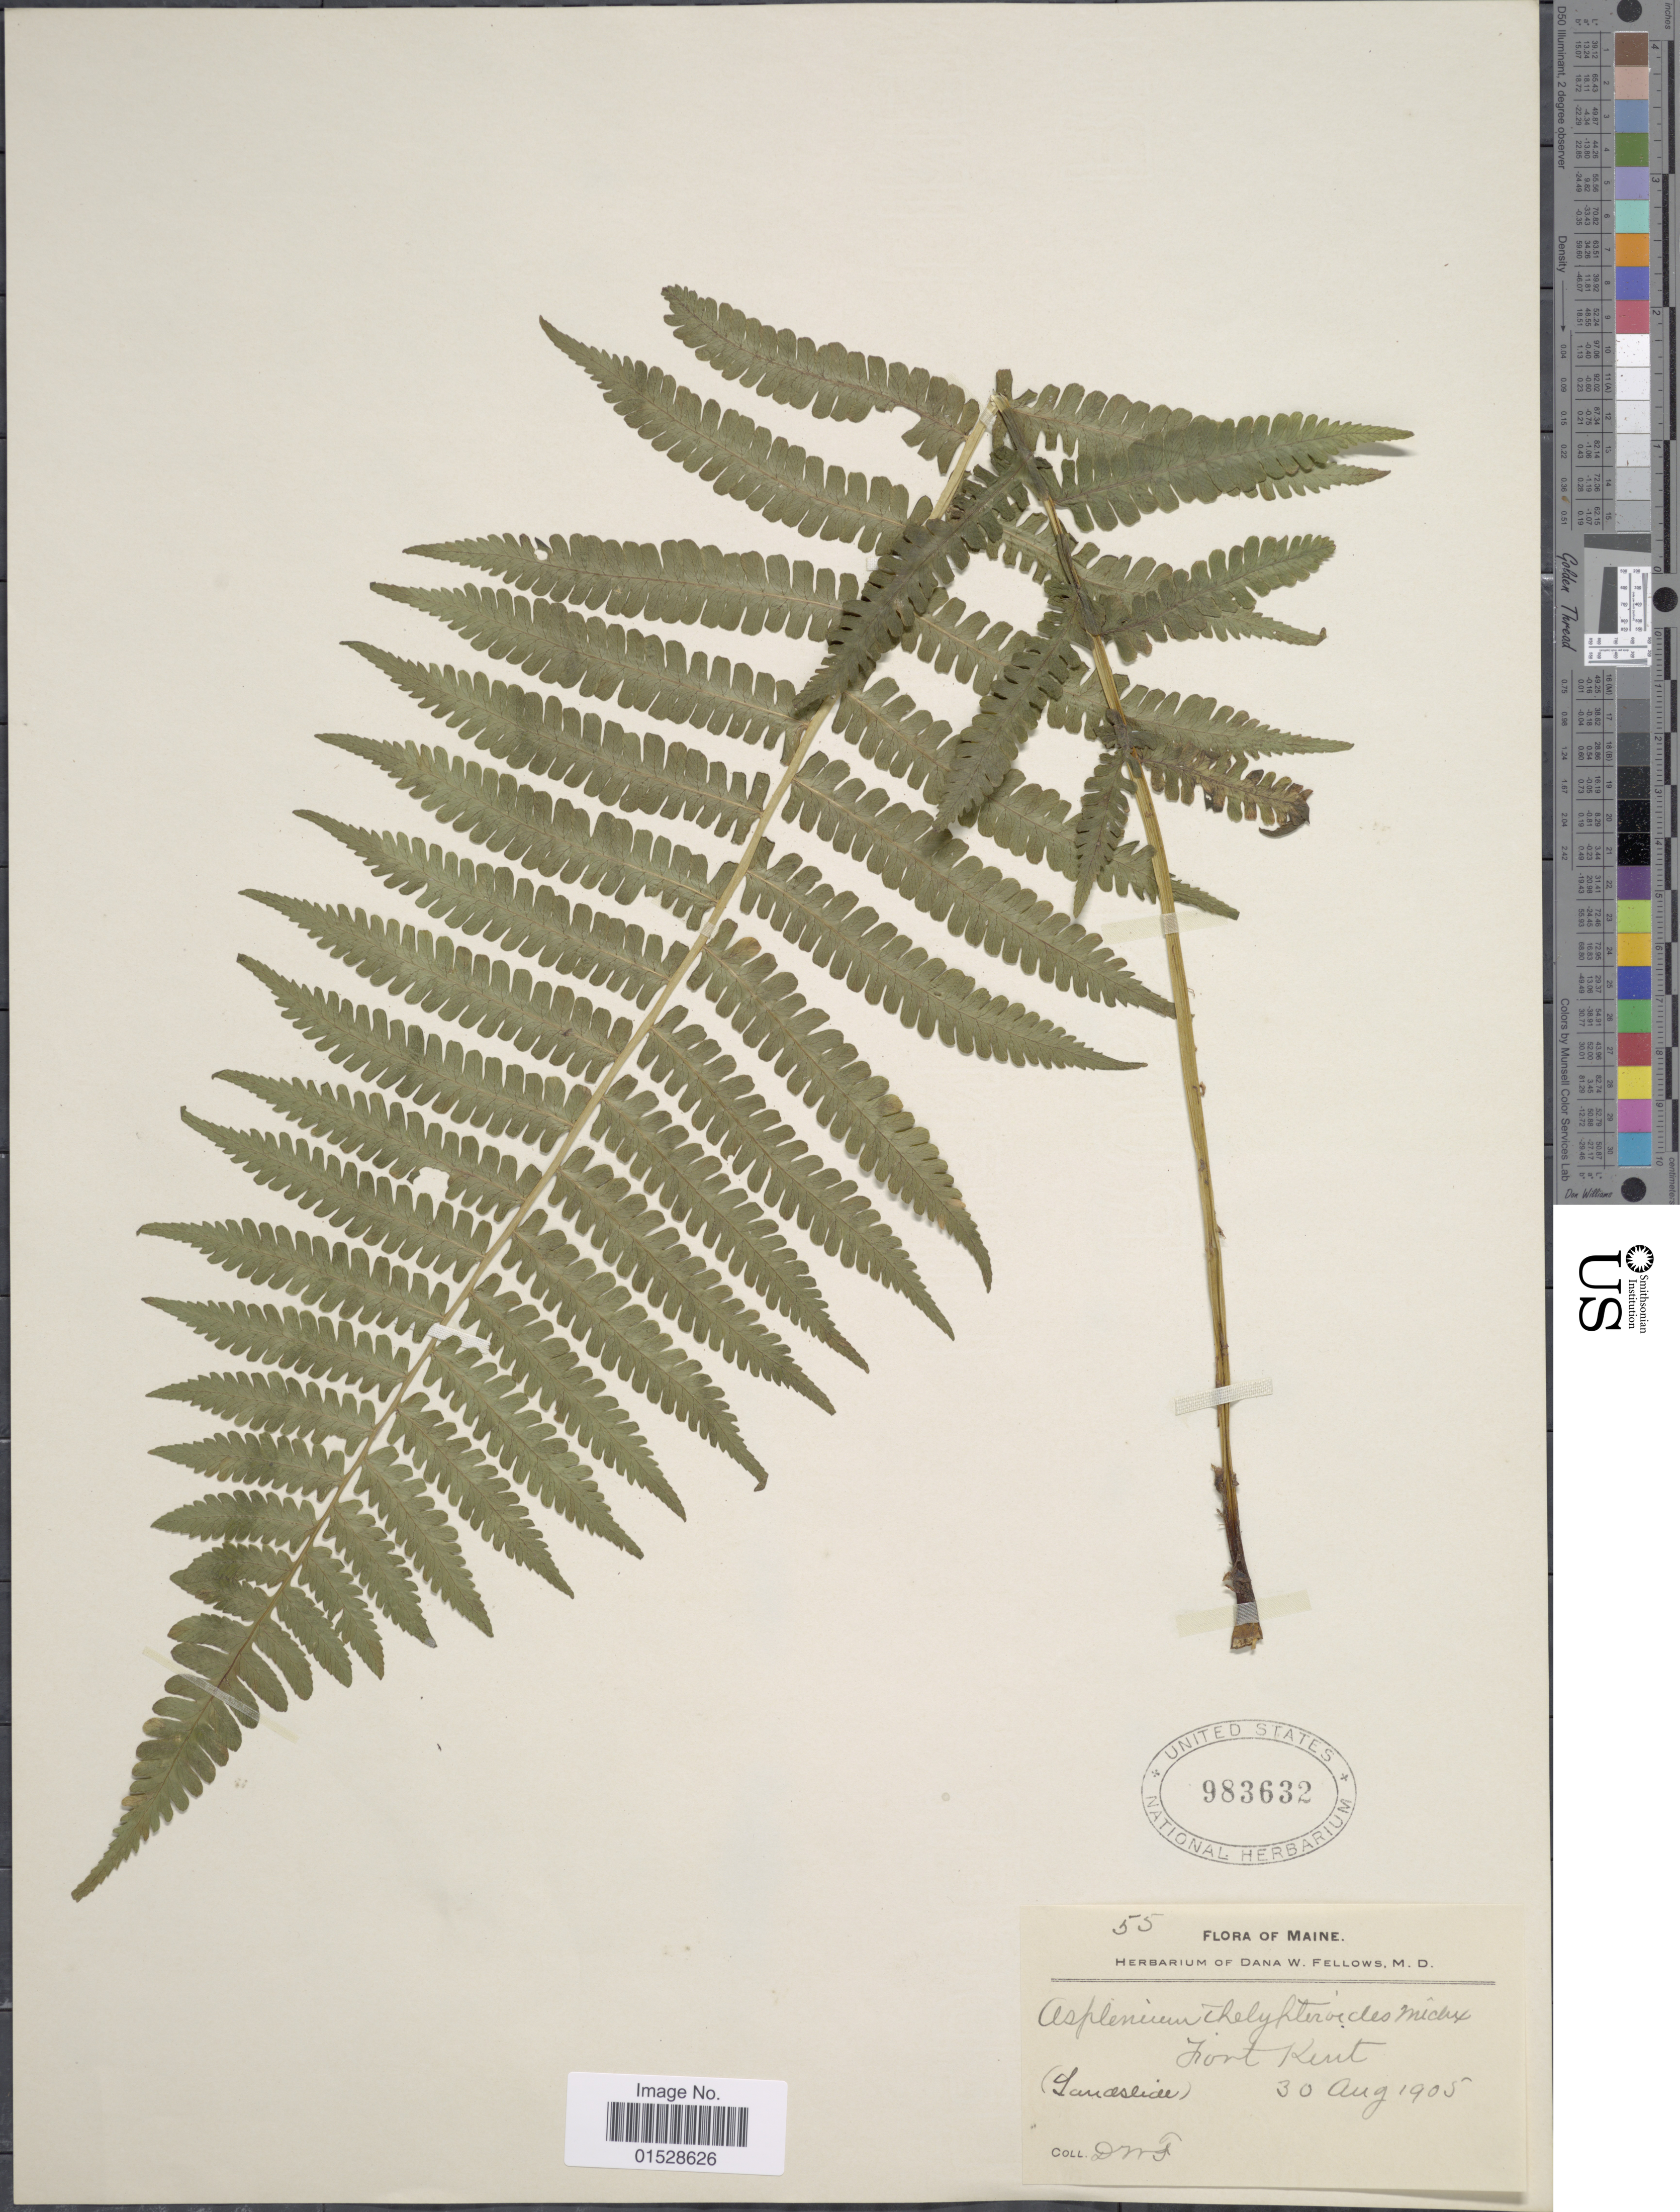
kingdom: Plantae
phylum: Tracheophyta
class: Polypodiopsida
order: Polypodiales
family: Athyriaceae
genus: Deparia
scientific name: Deparia acrostichoides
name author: (Sw.) M. Kato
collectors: D. W. Fellows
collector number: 55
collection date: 1905-08-30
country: United States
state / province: Maine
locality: Fort Kent (Landslide)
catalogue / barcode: US 983632